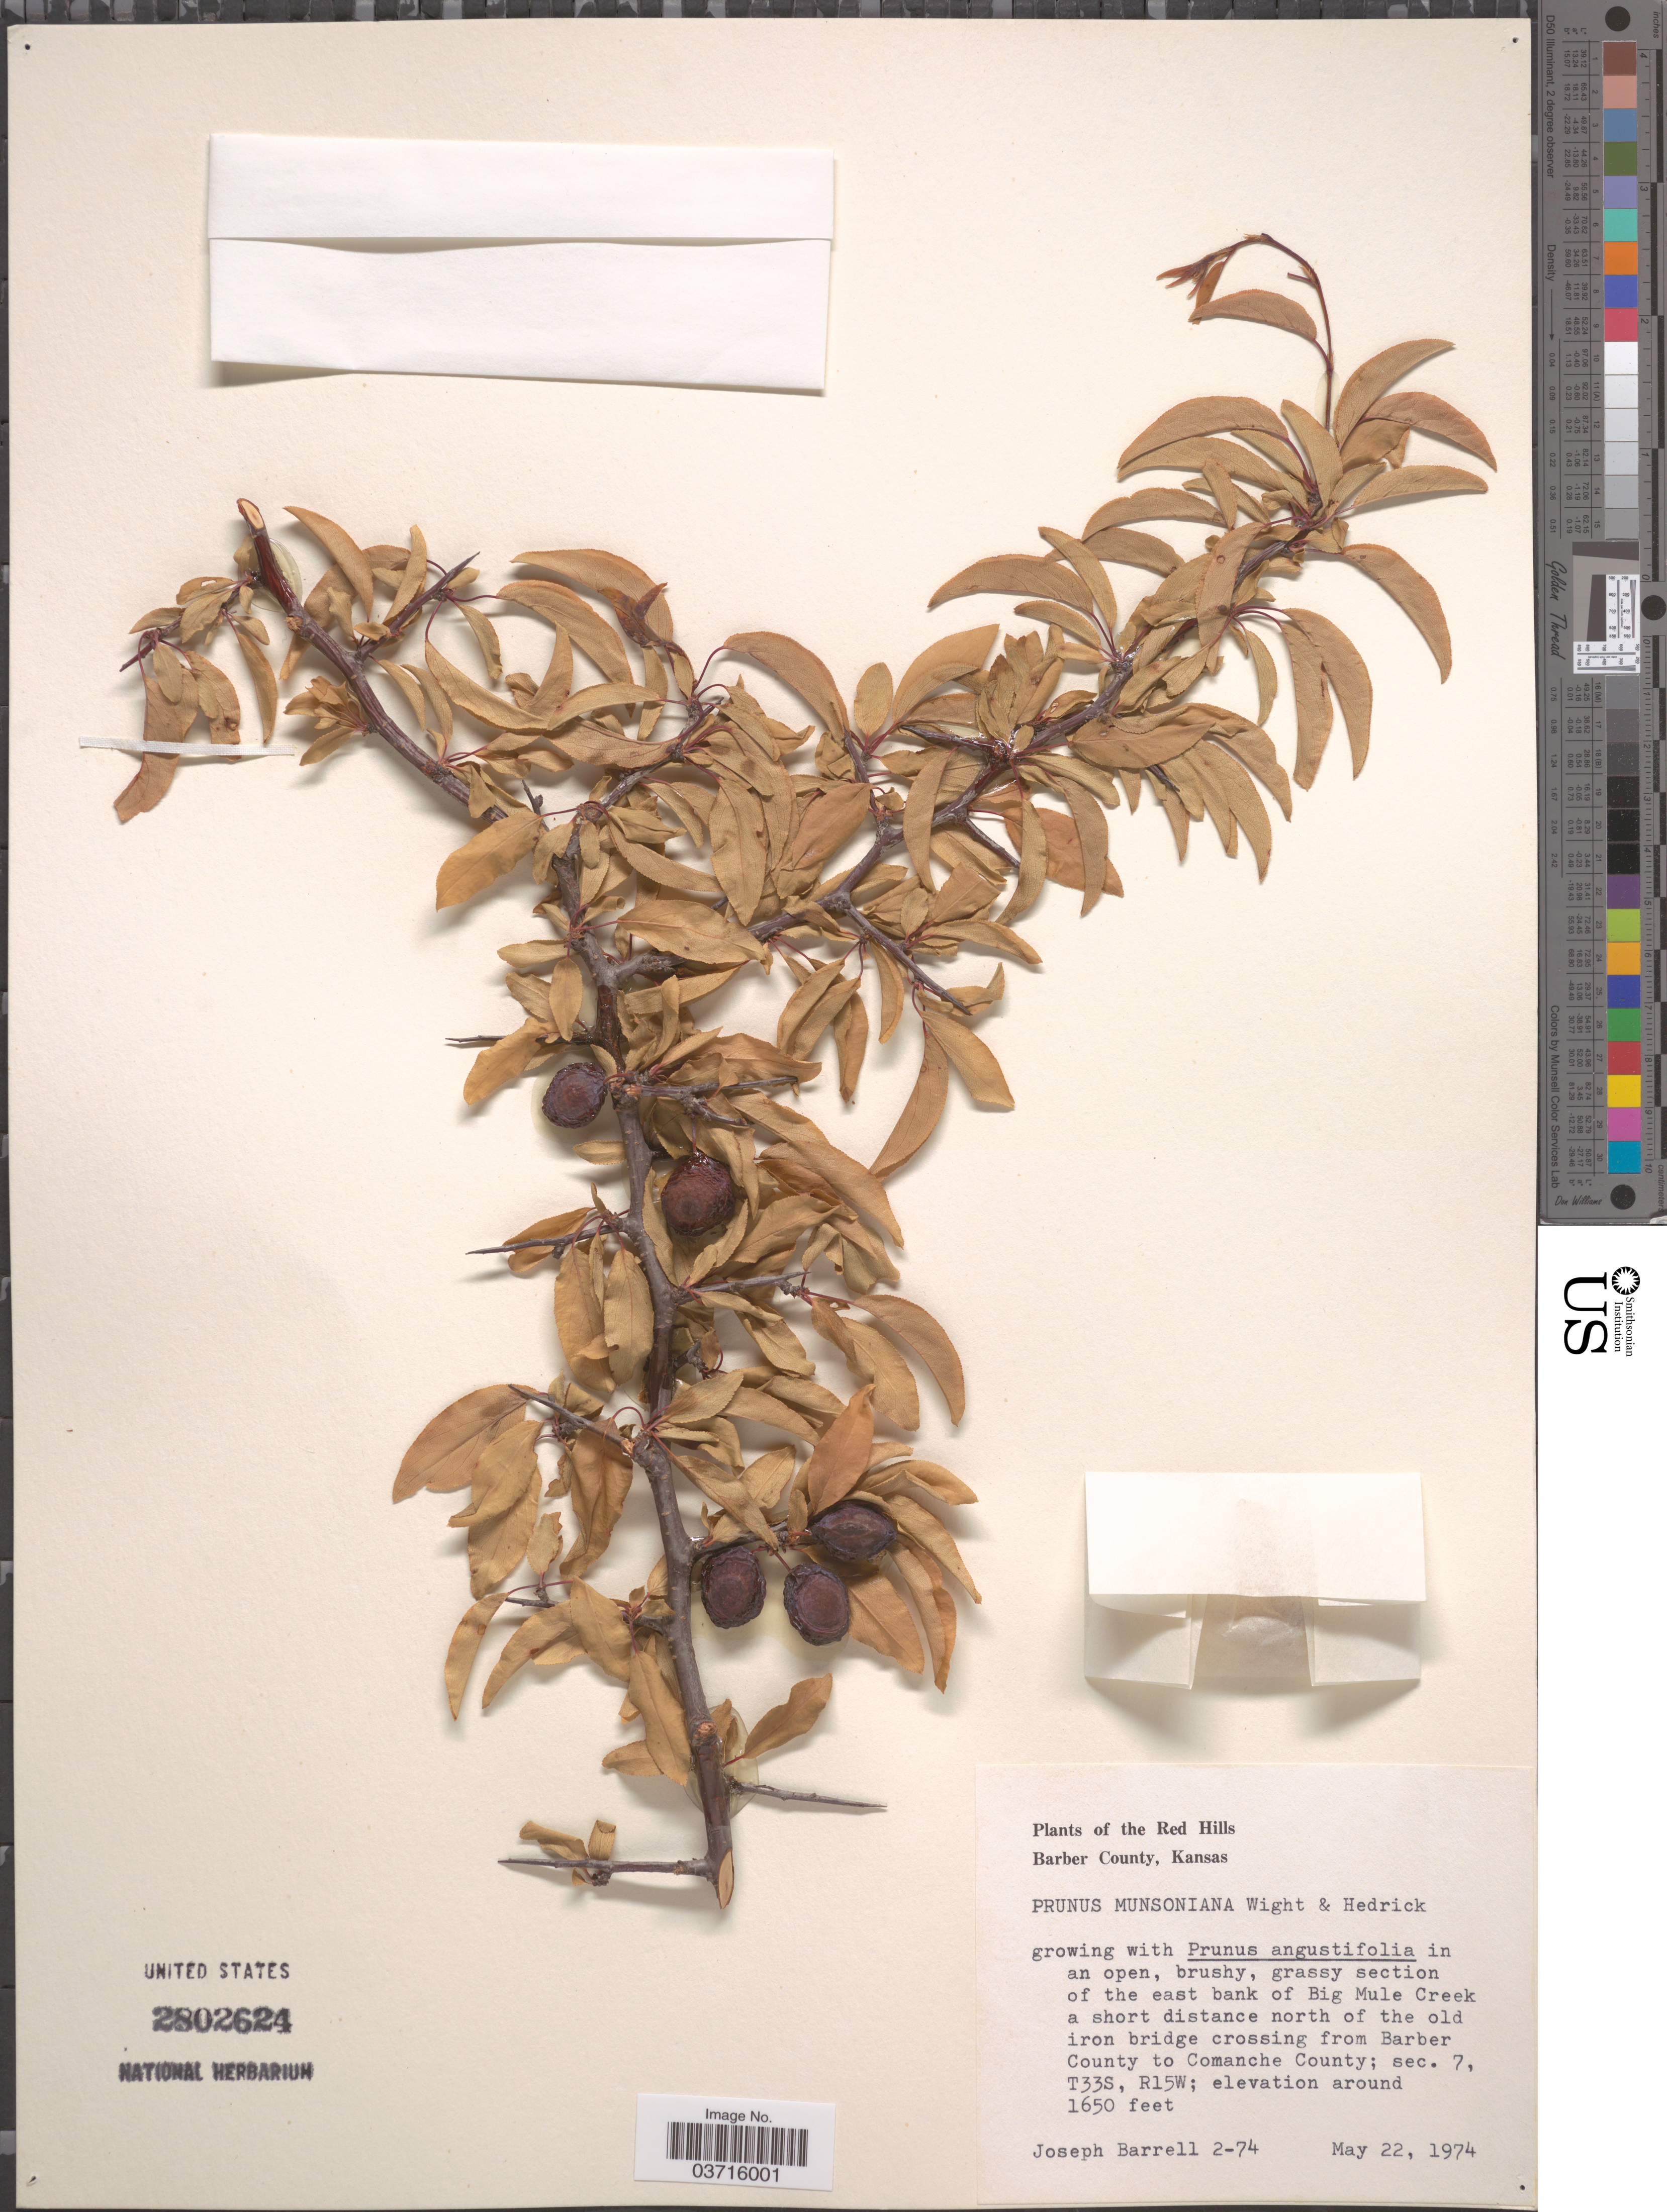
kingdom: Plantae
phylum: Tracheophyta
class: Magnoliopsida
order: Rosales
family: Rosaceae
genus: Prunus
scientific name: Prunus munsoniana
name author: W. Wight & Hedrick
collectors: J. Barrell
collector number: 2-74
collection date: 1974-05-22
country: United States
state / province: Kansas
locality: The Red Hills, Barber County. Grassy section of the east bank of Big Mule Creek a short distance north of the old iron bridge crossing from Barber County to Comanche County; sec. 7, T33S, R15W.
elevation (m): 503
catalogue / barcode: US 2802624